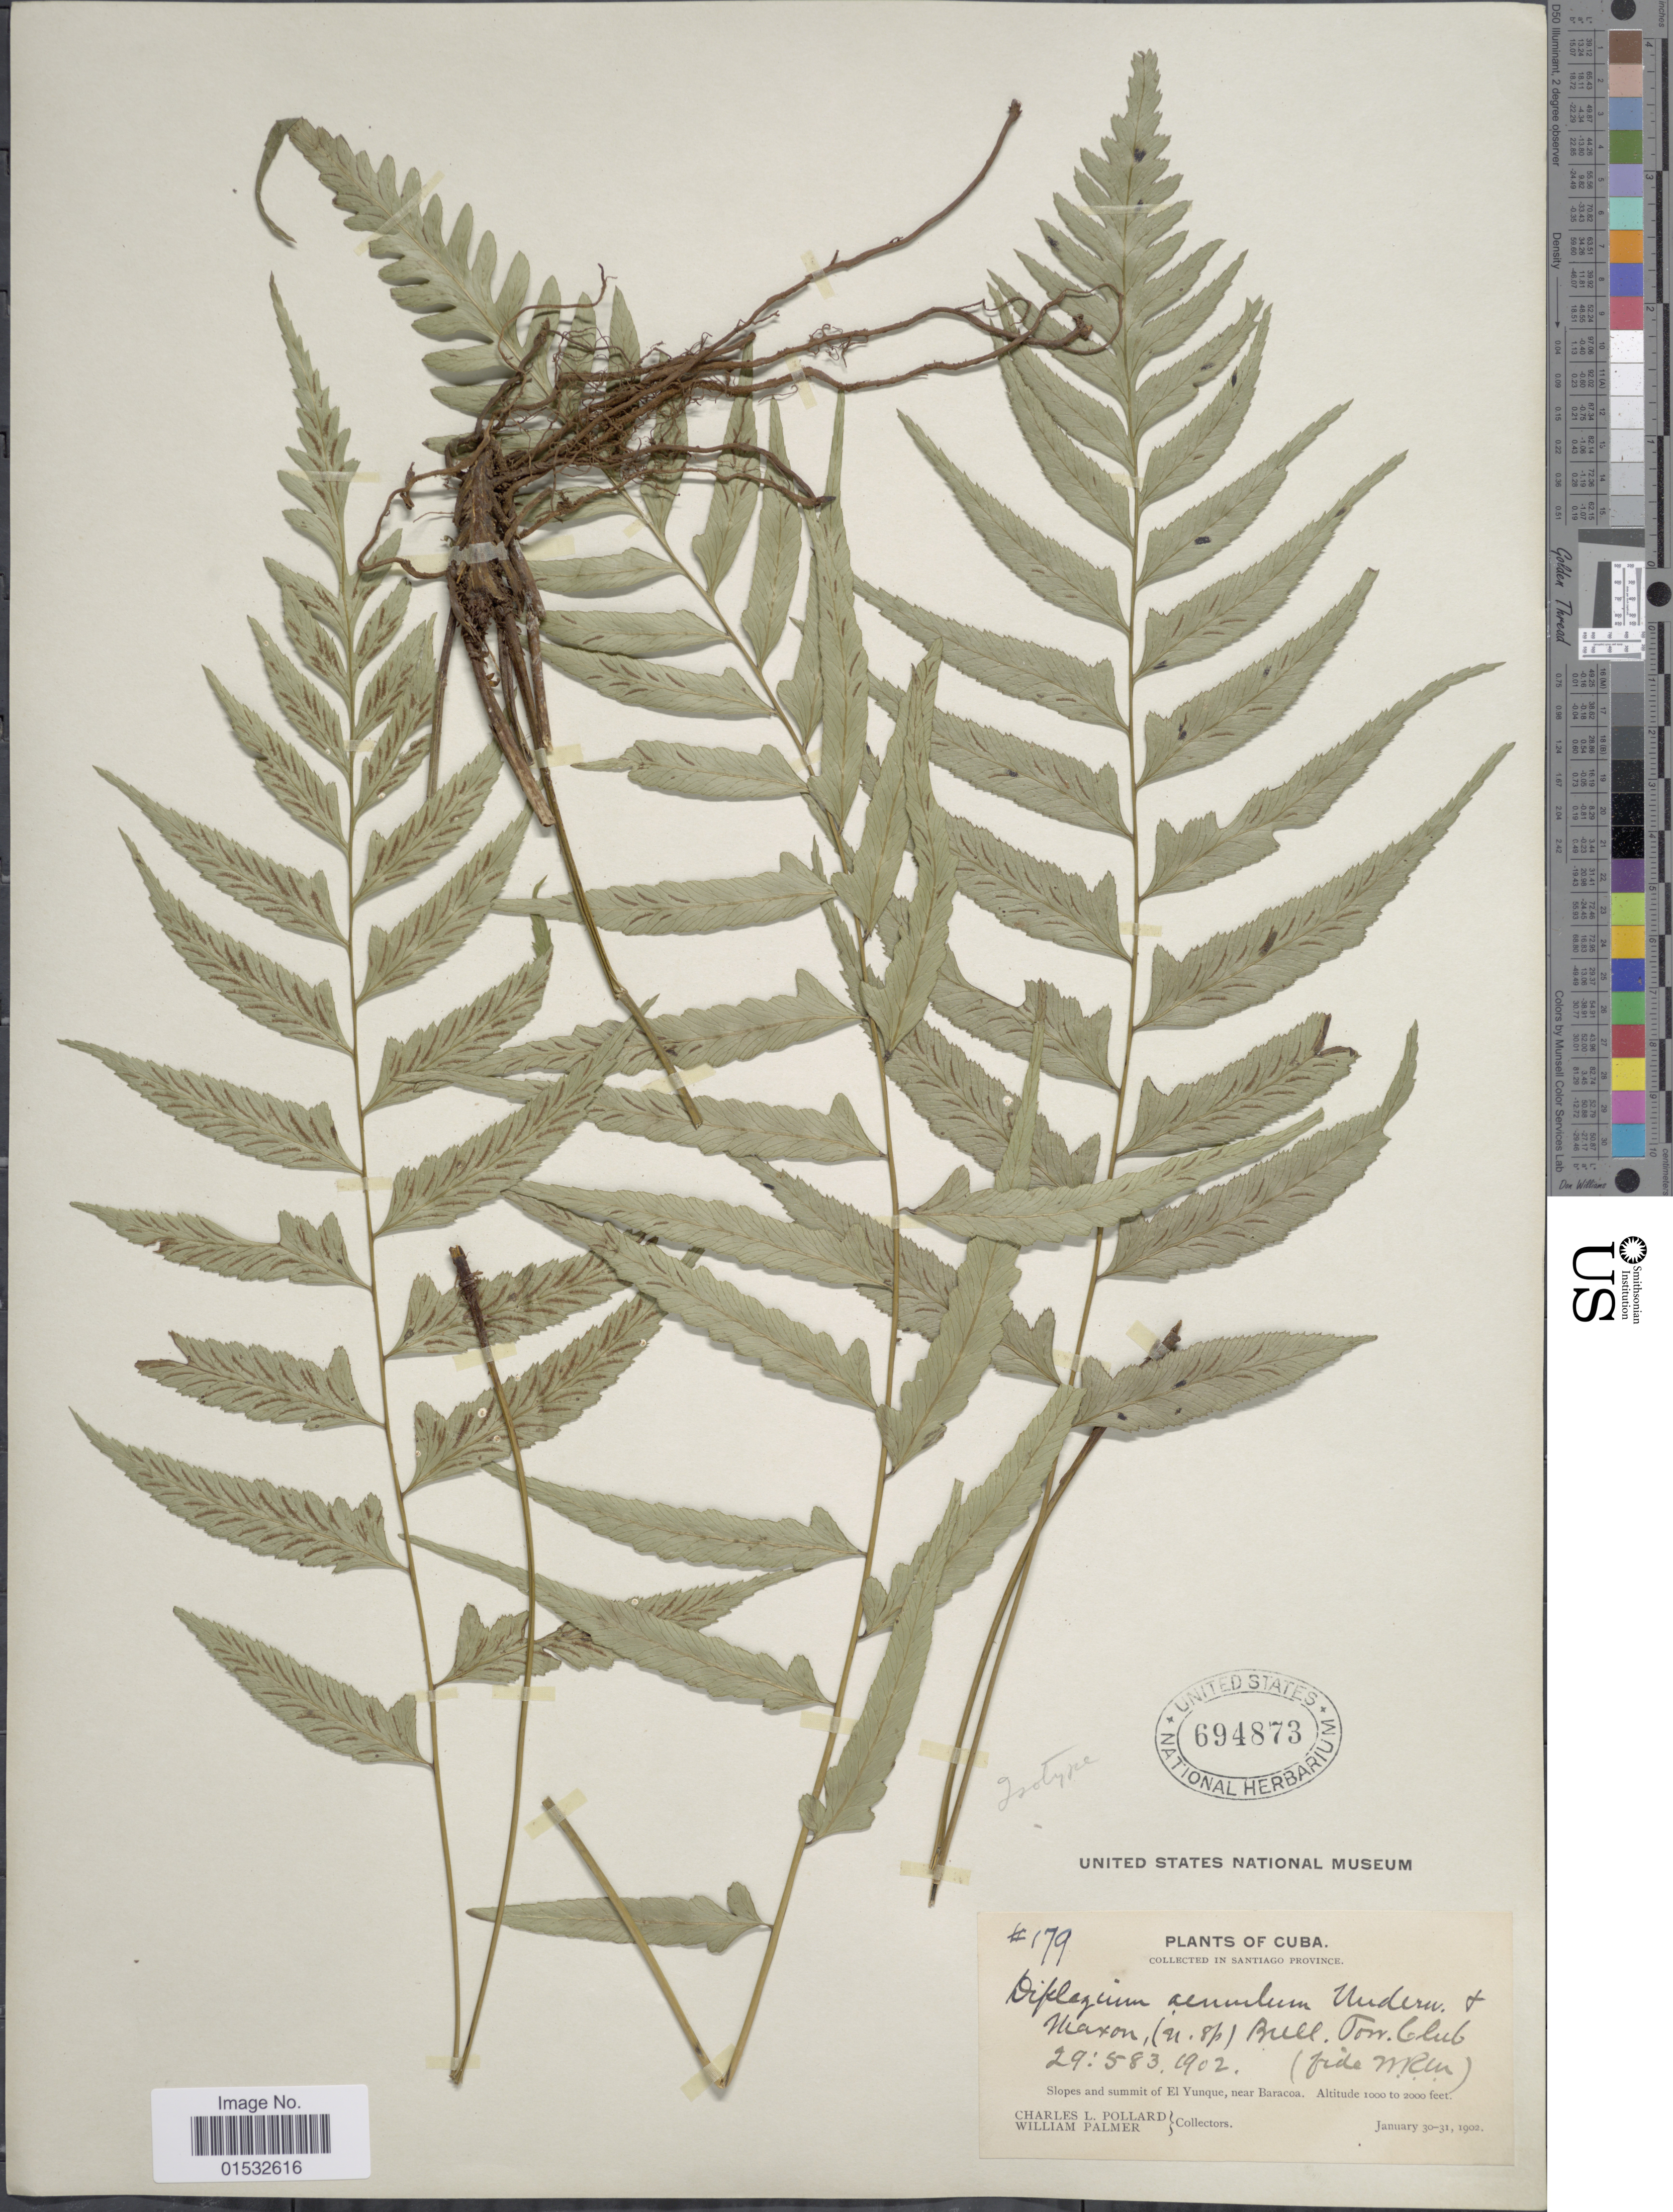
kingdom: Plantae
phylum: Tracheophyta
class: Polypodiopsida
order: Polypodiales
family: Athyriaceae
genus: Diplazium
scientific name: Diplazium aemulum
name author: Underw. & Maxon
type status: Isotype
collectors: C. L. Pollard & W. Palmer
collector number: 179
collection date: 1902-01-30/1902-01-31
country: Cuba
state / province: Santiago de Cuba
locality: Santiago Province. Slopes and summit of El Yunque, near Baracoa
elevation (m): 305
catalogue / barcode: US 694873